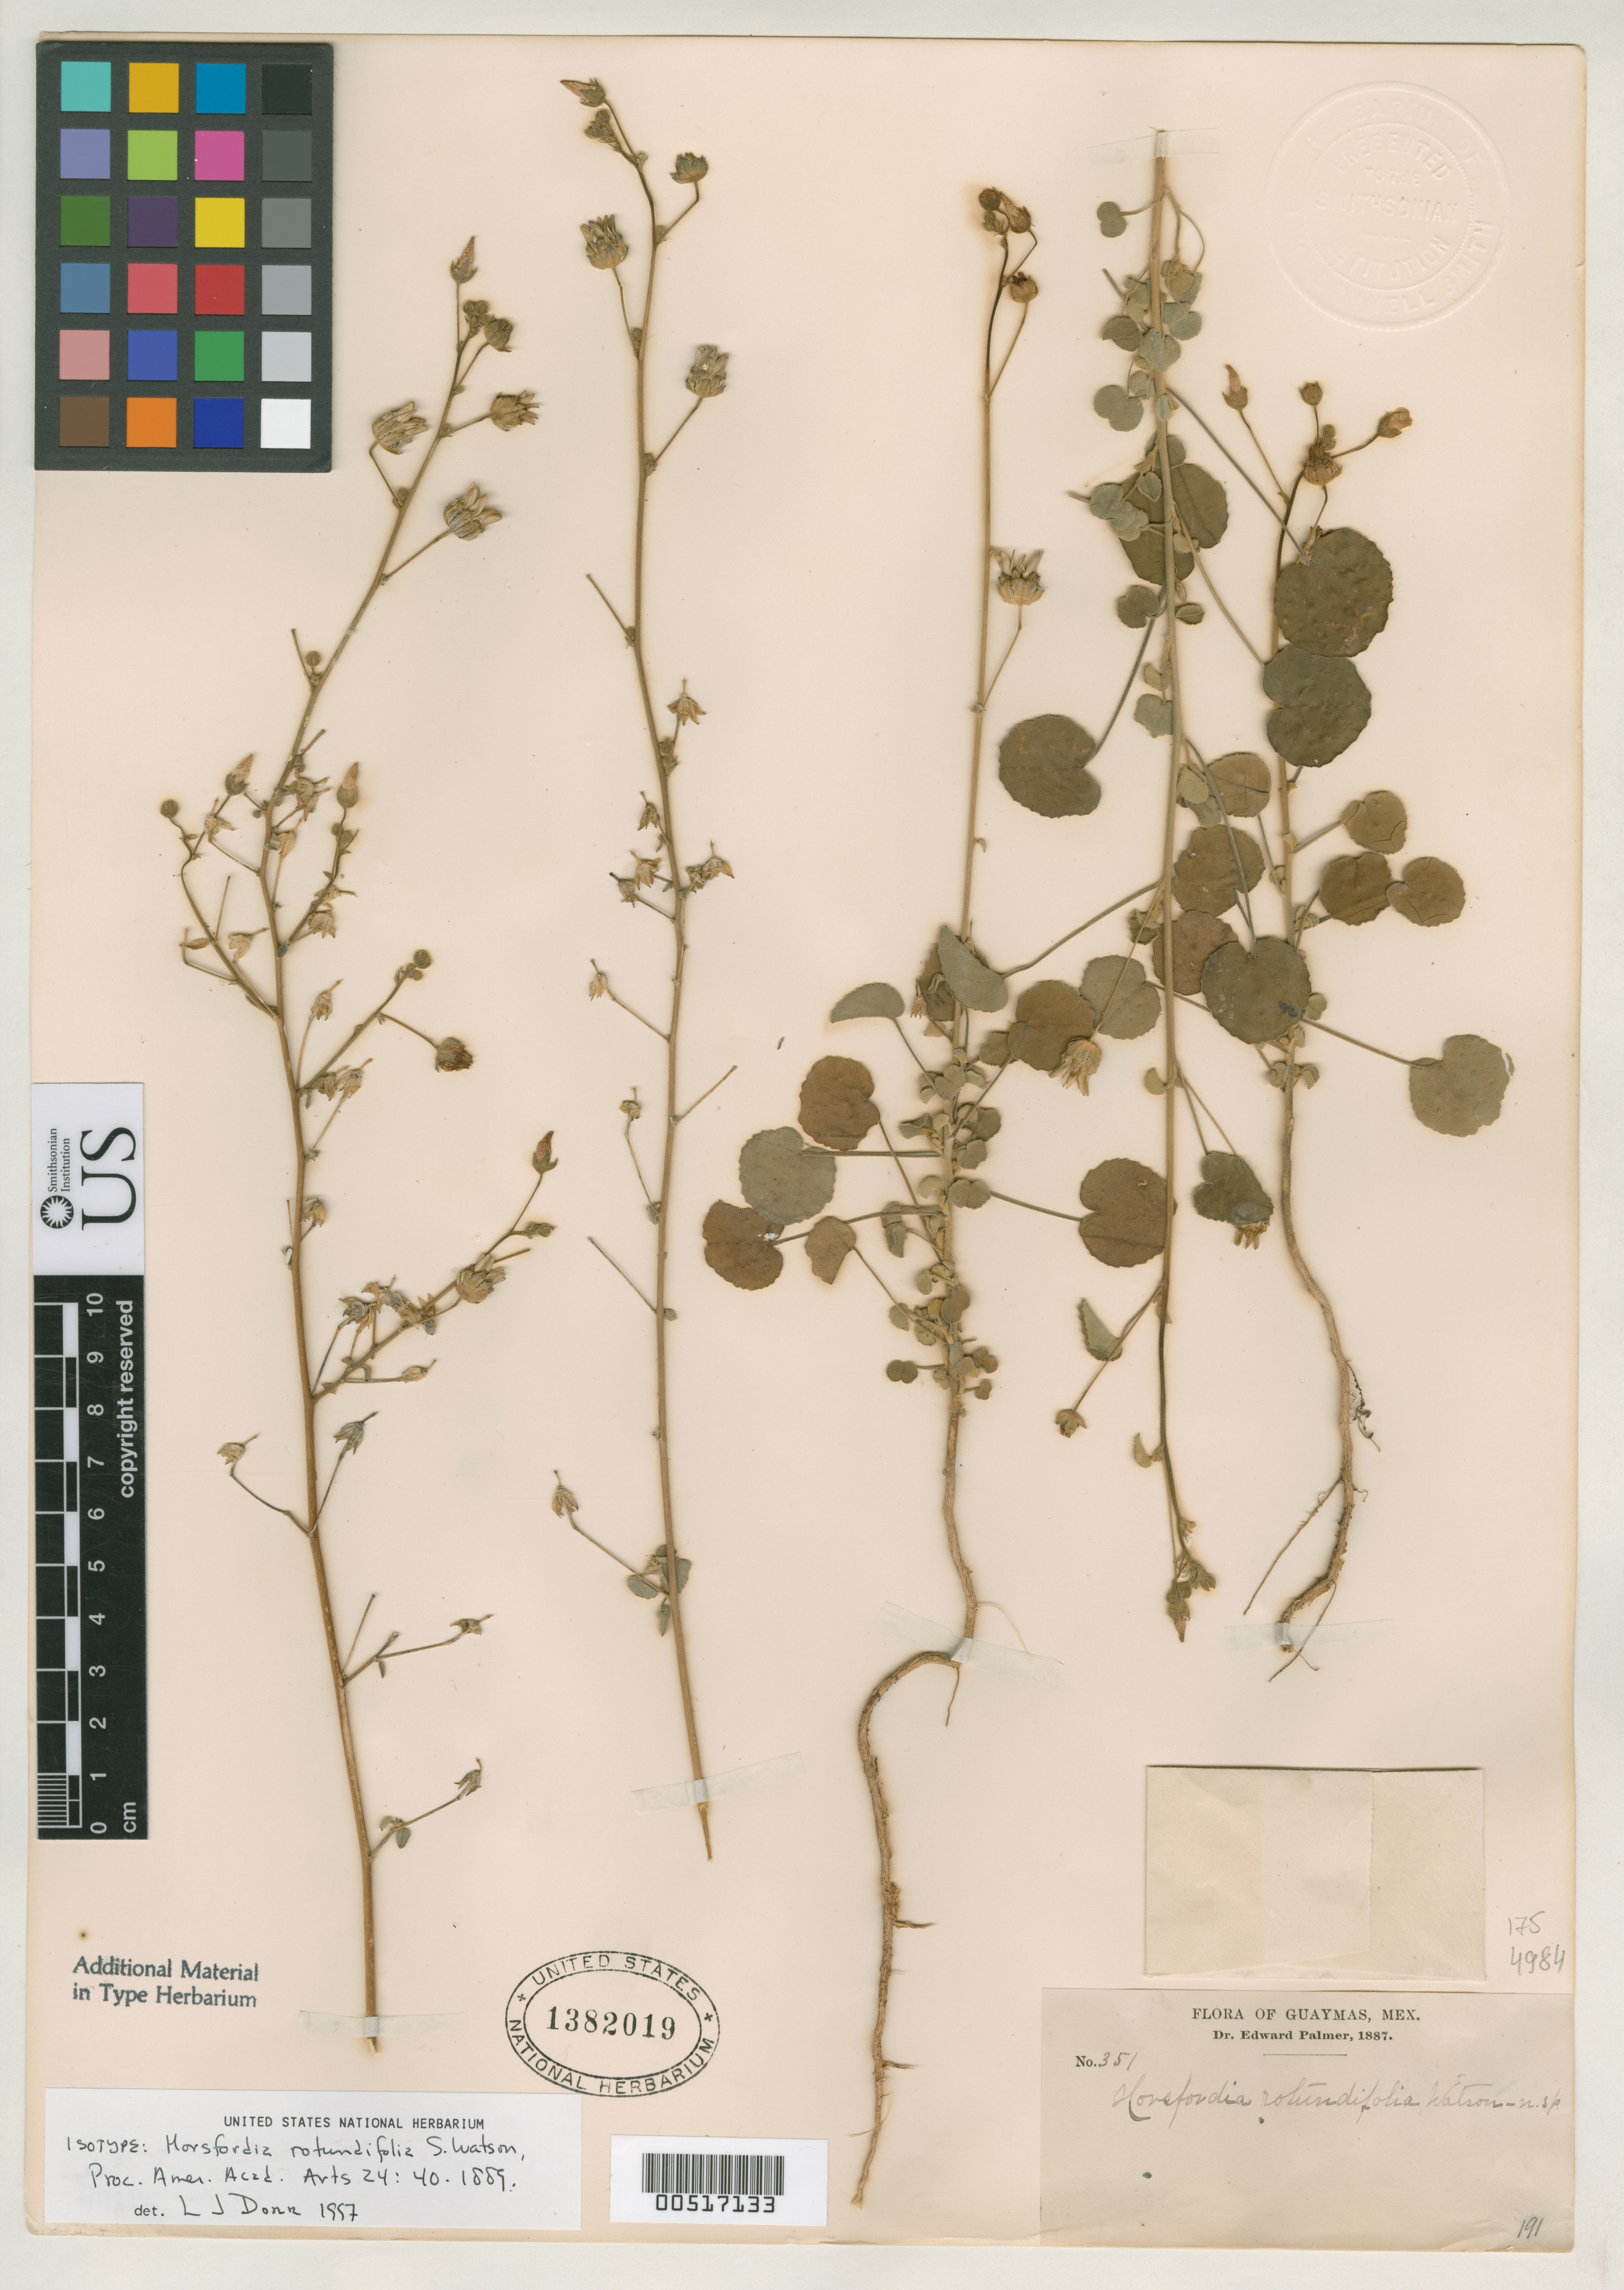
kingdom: Plantae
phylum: Tracheophyta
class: Magnoliopsida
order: Malvales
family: Malvaceae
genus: Horsfordia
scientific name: Horsfordia rotundifolia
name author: S. Watson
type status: Isotype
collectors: E. Palmer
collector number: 351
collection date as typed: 1887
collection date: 1887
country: Mexico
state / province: Sonora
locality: Guaymas.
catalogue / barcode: US 1382019